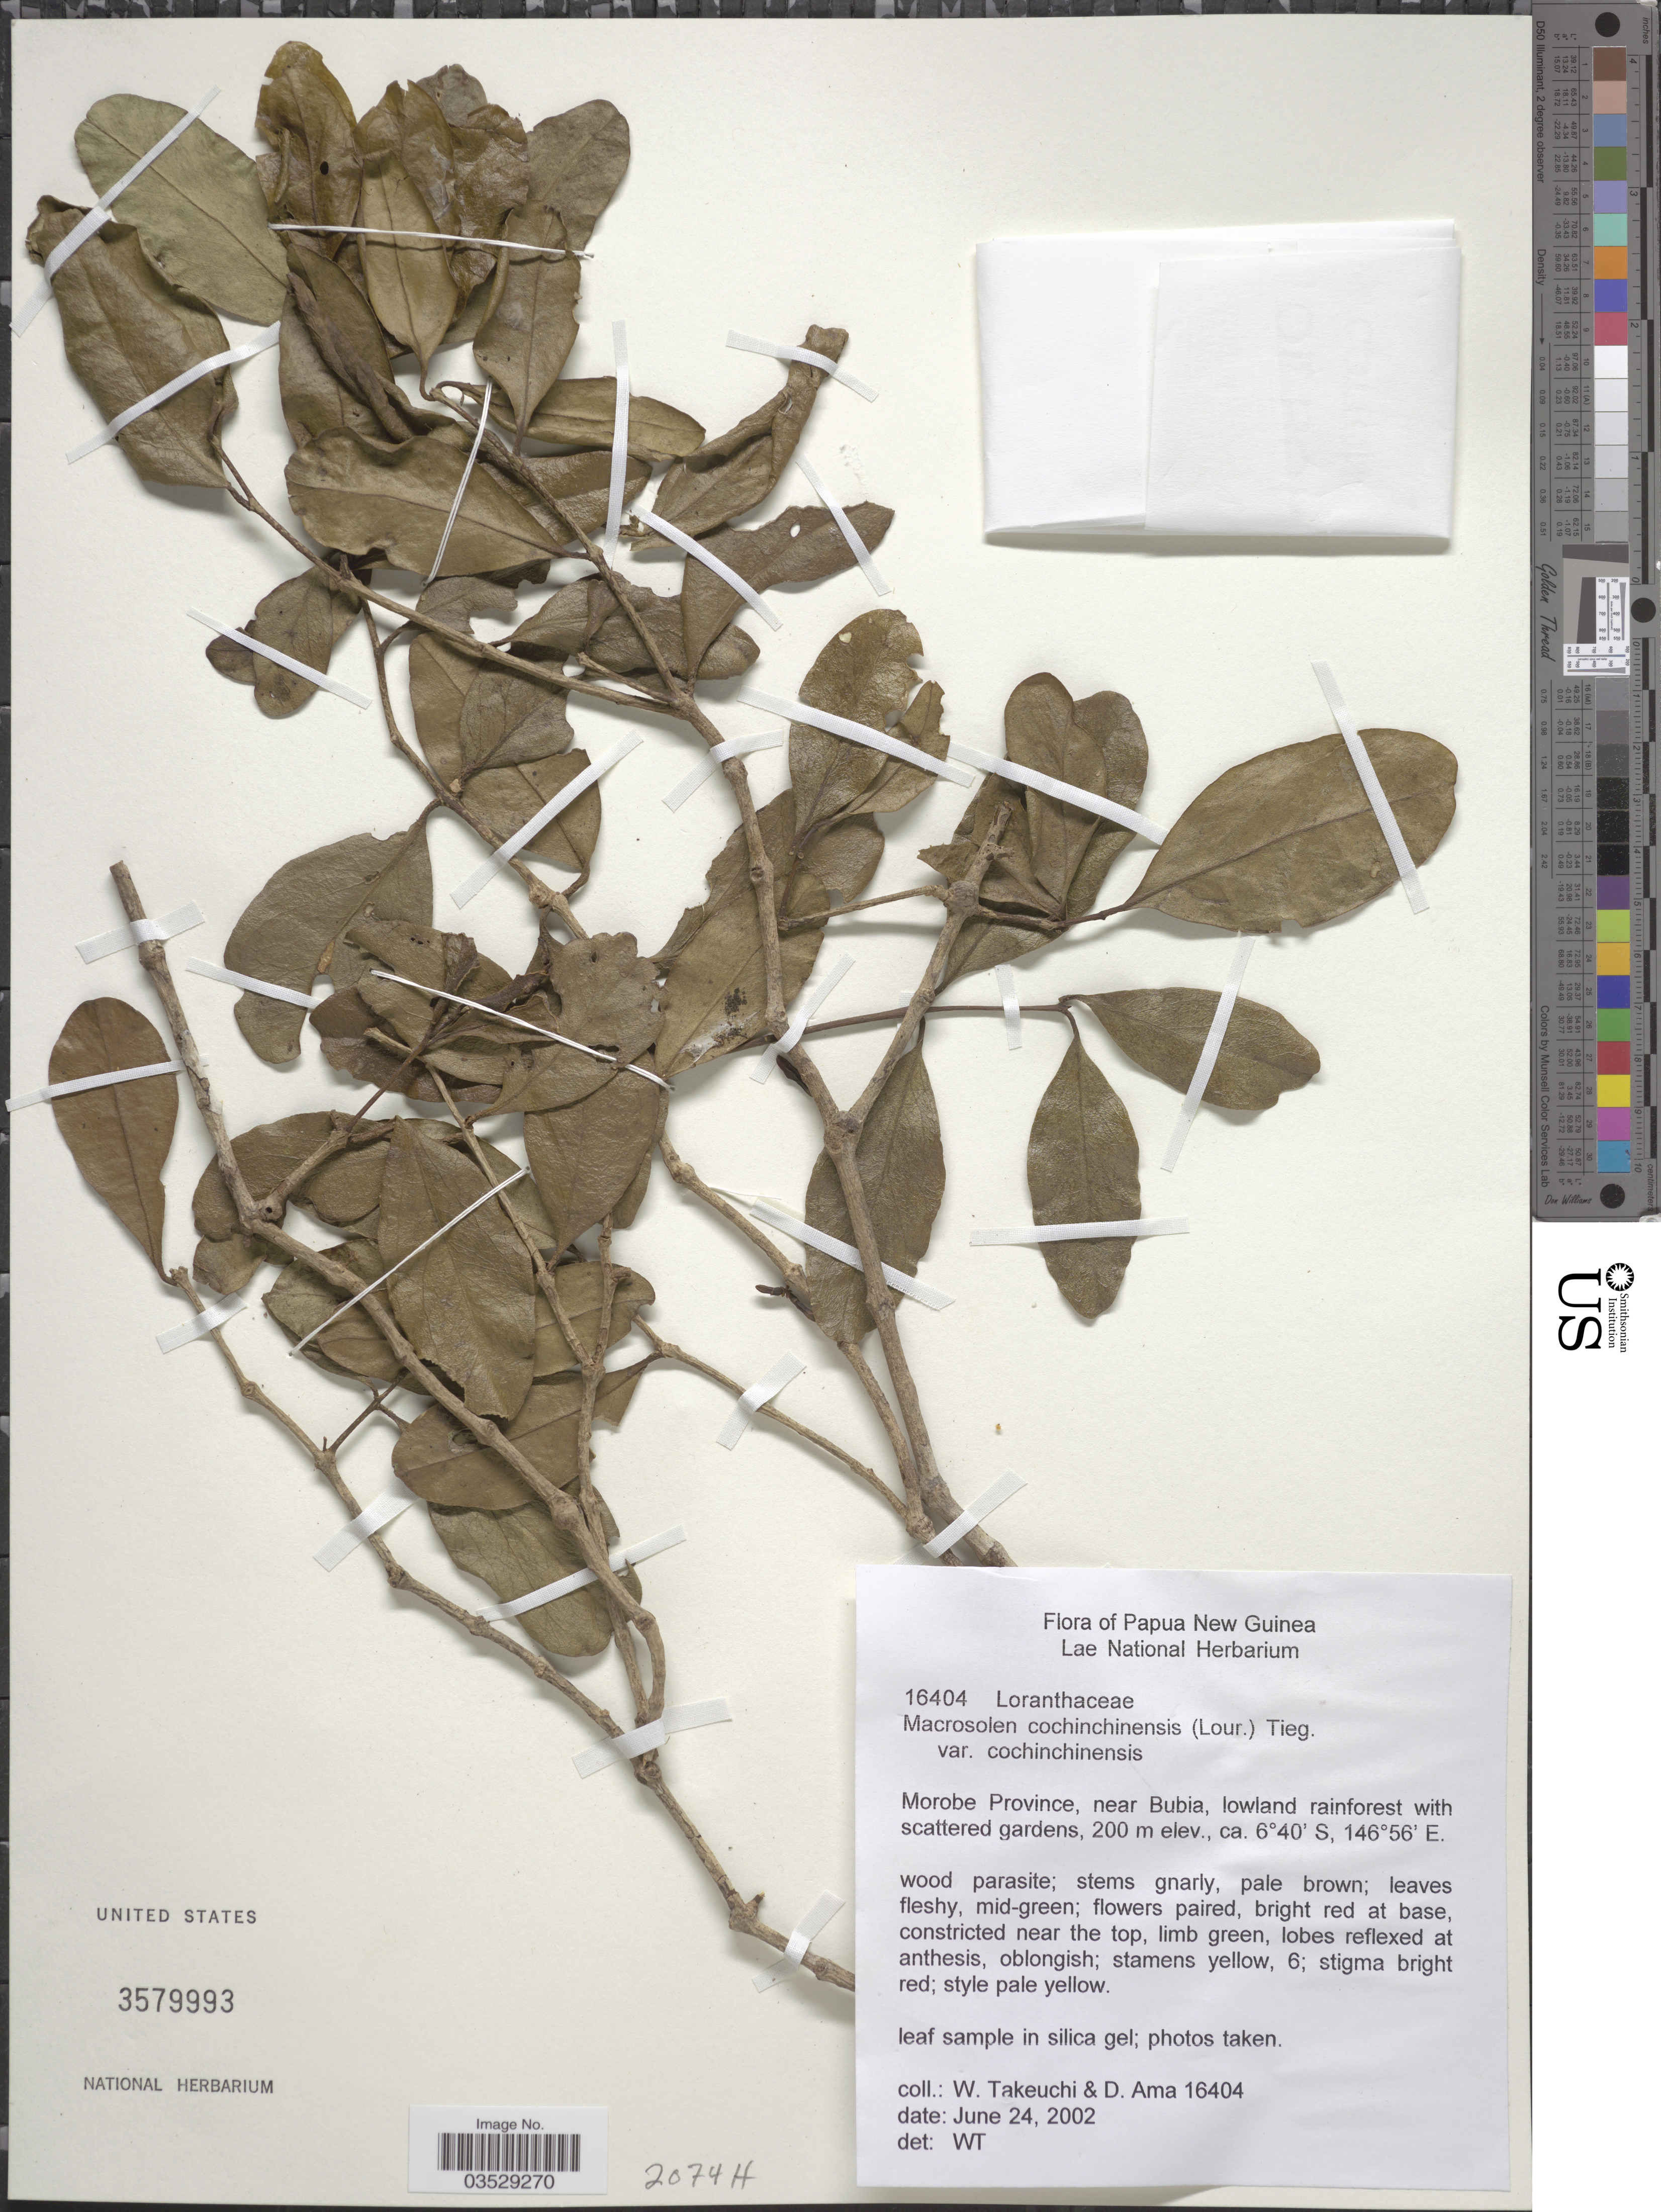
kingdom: Plantae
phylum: Tracheophyta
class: Magnoliopsida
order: Santalales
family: Loranthaceae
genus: Macrosolen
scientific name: Macrosolen cochinchinensis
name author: (Lour.) Tiegh.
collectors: W. Takeuchi & D. Ama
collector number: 16404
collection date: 2002-06-24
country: Papua New Guinea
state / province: Morobe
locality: Near Bubia, lowland rainforest with scattered gardens.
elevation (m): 200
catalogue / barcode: US 3579993